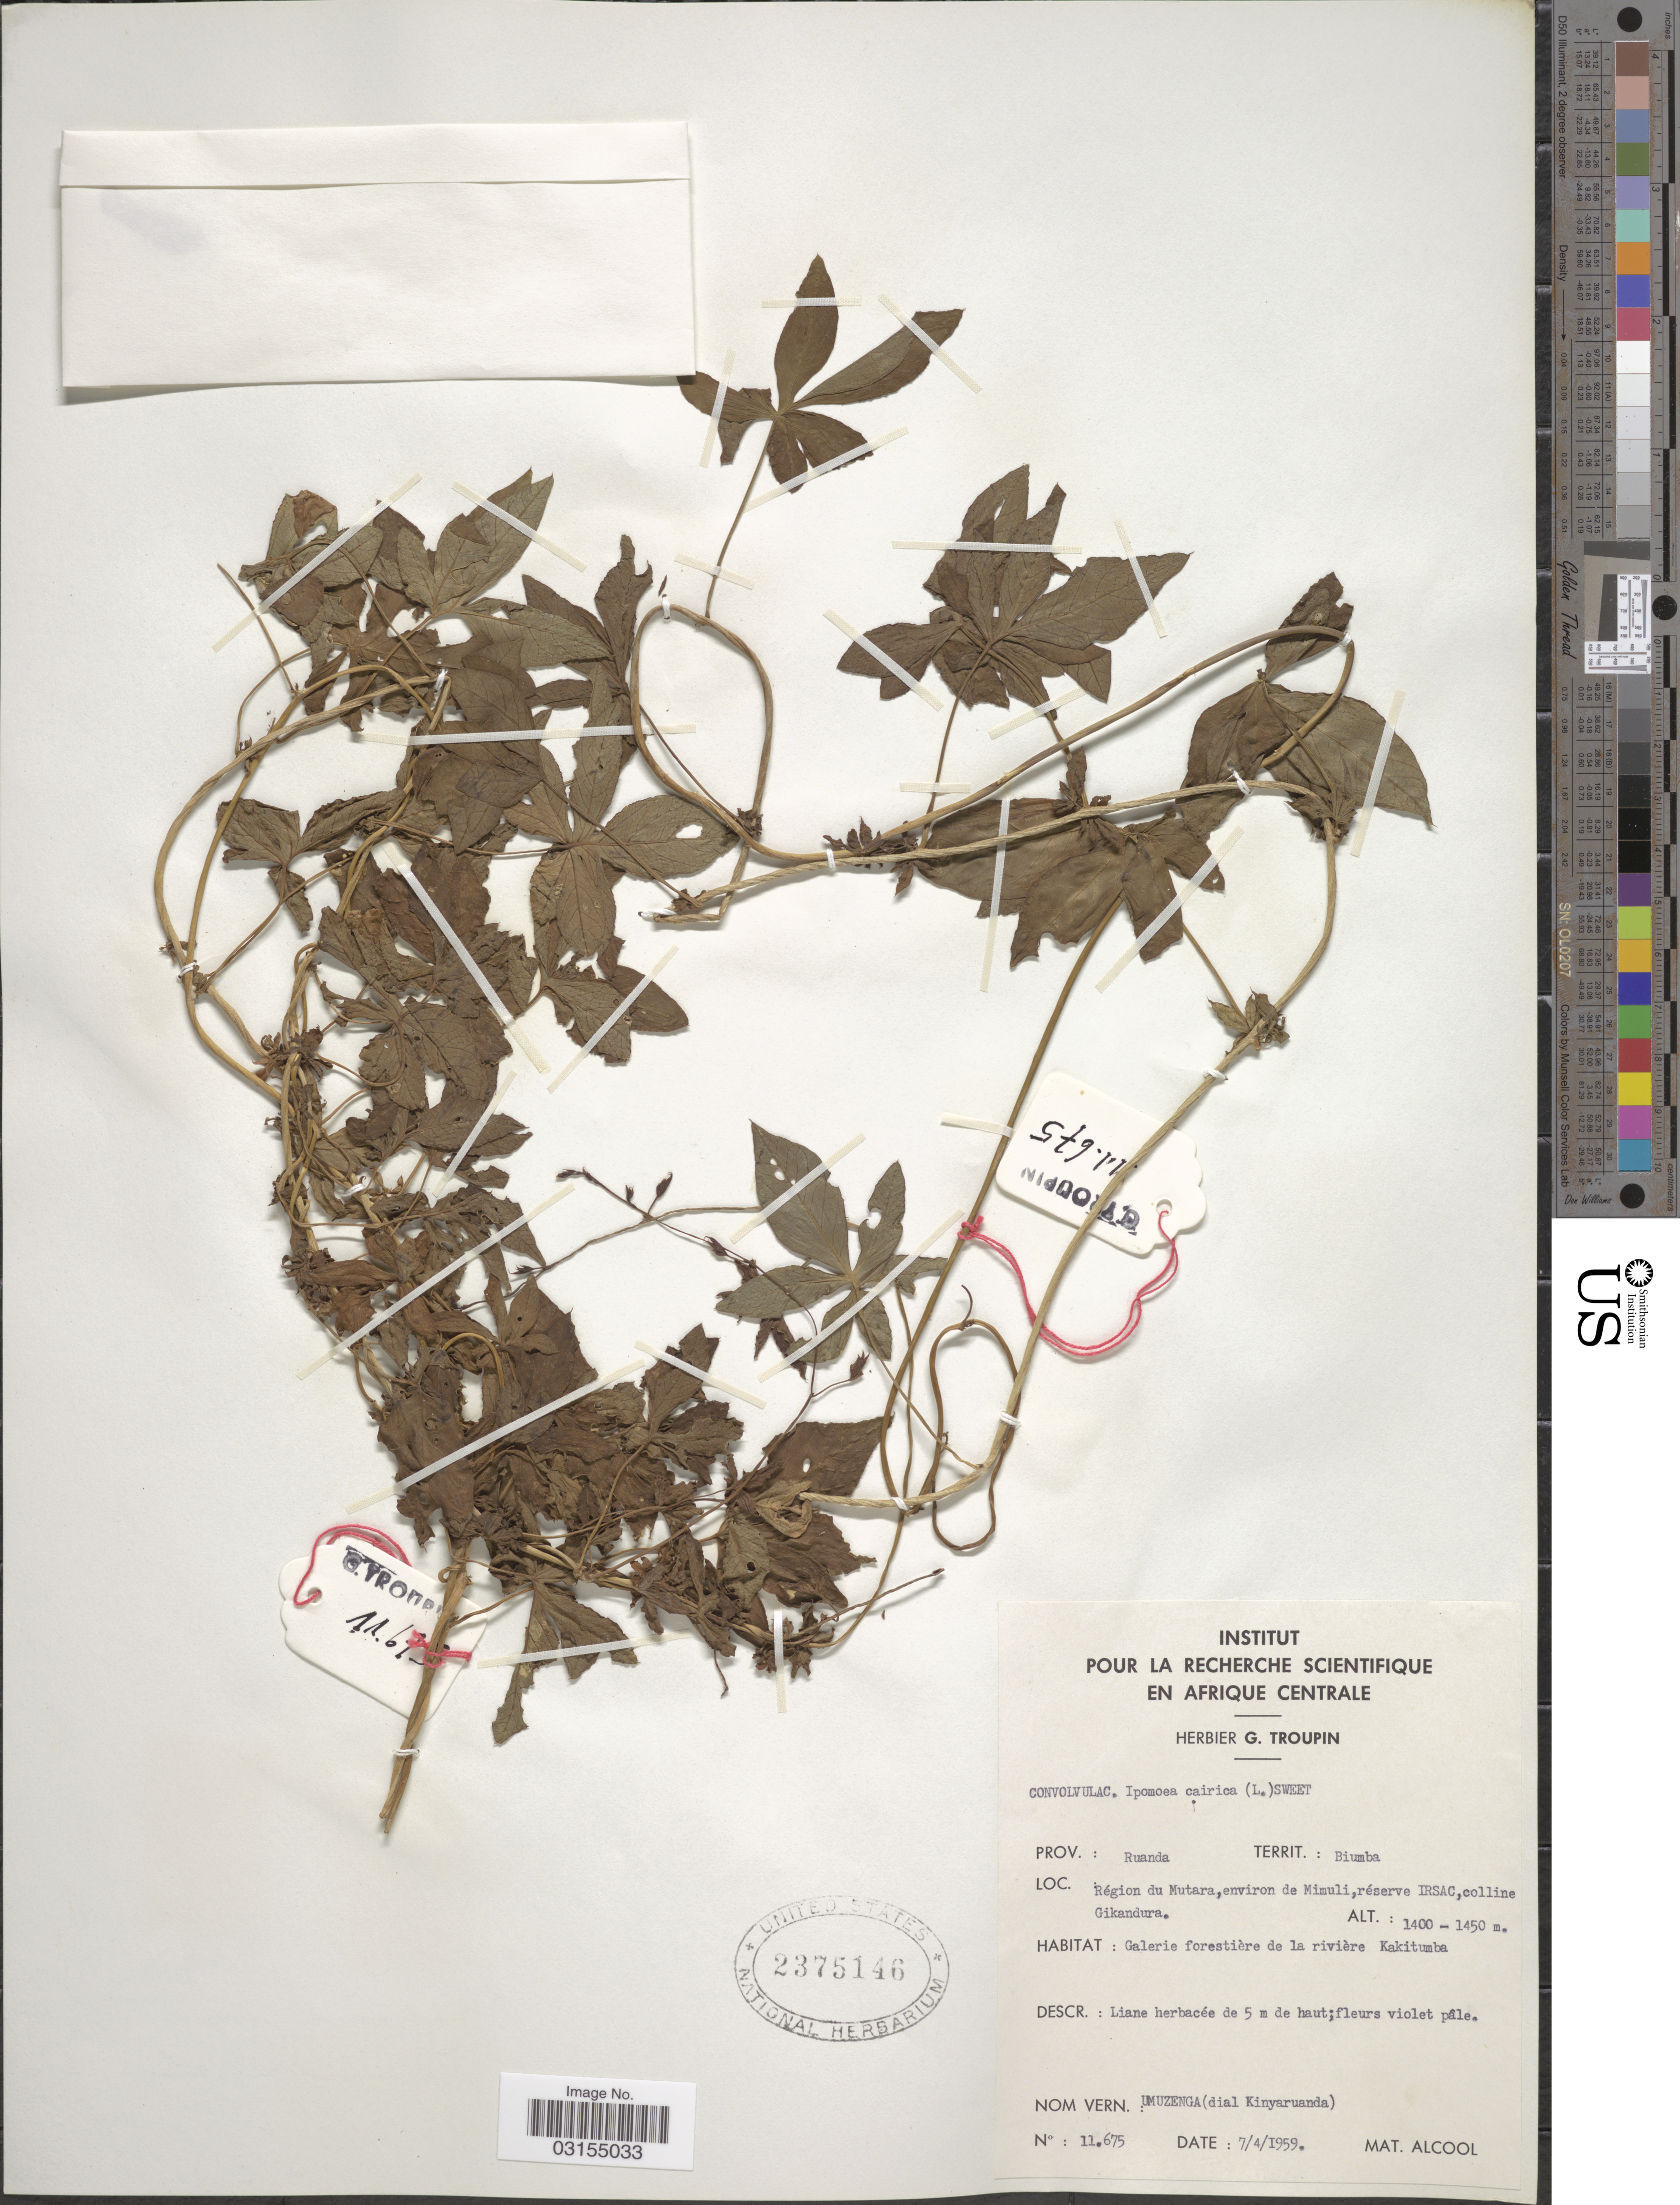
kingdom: Plantae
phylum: Tracheophyta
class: Magnoliopsida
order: Solanales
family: Convolvulaceae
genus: Ipomoea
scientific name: Ipomoea cairica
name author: (L.) Sweet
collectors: ex herb. G. Troupin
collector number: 11675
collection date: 1959-04-07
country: Rwanda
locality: Prov.: Ruanda, Territ.: Biumba. Région du Mutara, environ de Mimuli, réserve IRSAC, colline Gikandura. Galerie forestière de la rivière Kakitumba.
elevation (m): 1400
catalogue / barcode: US 2375146